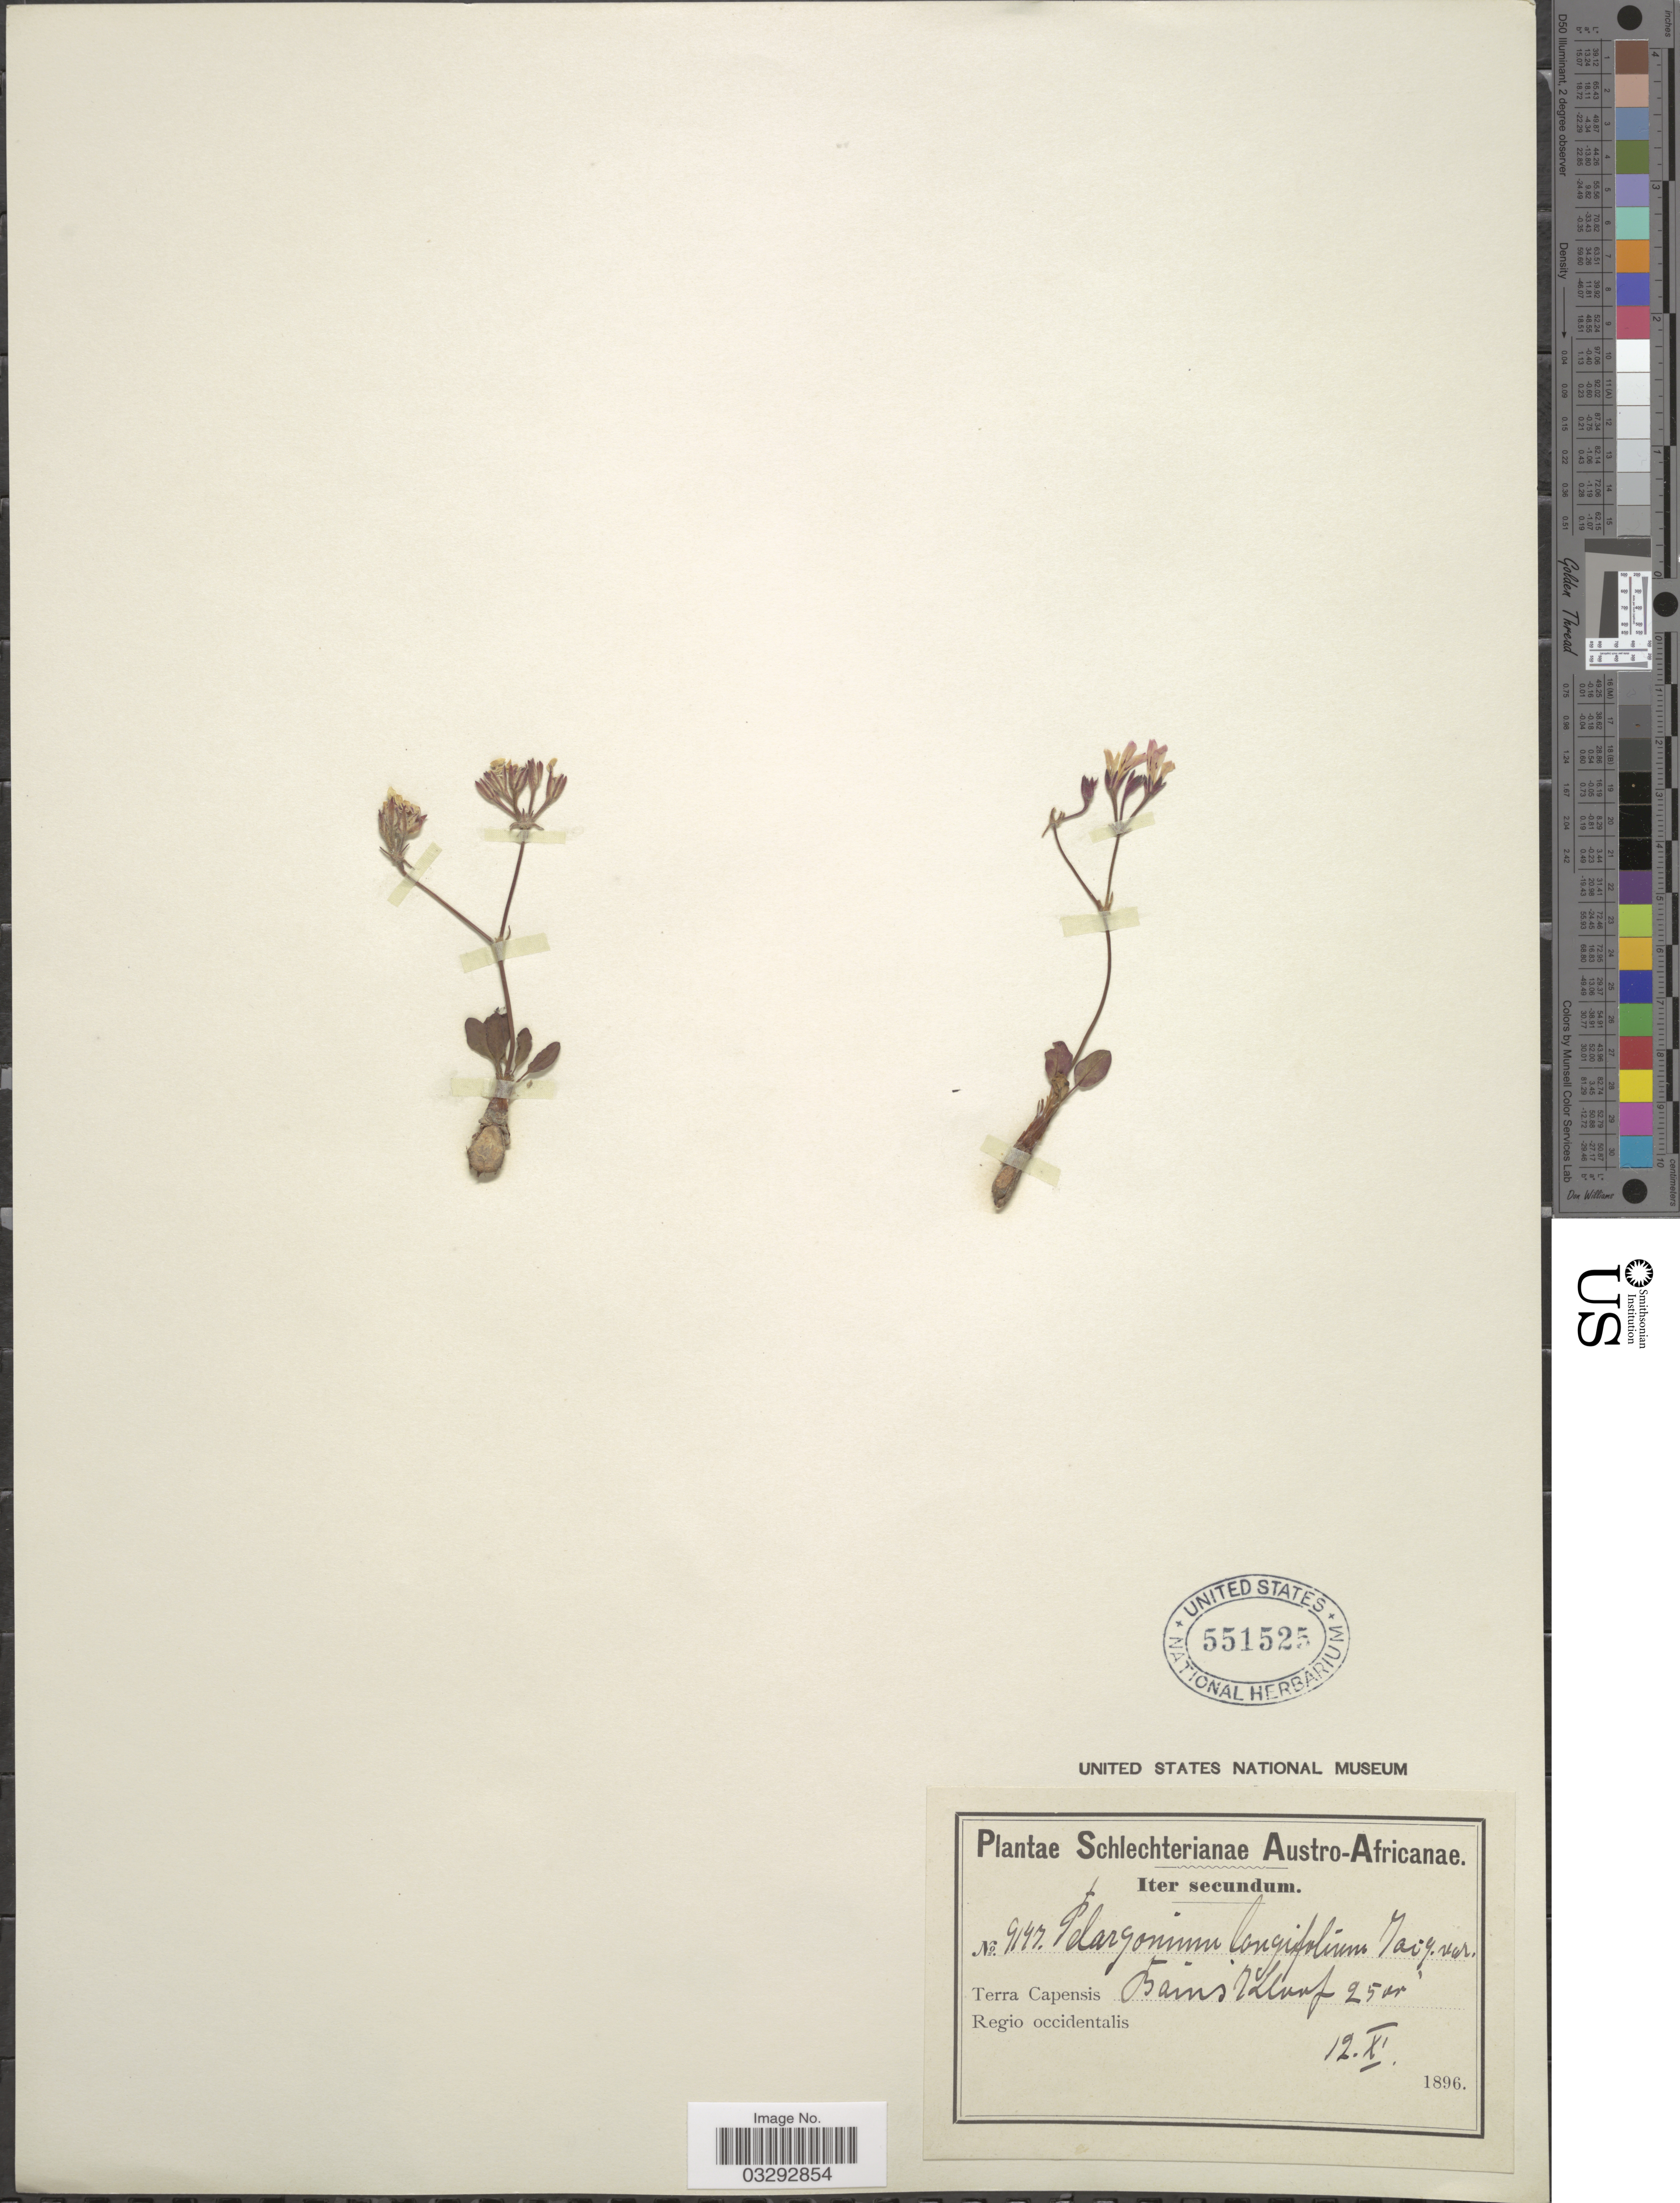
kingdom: Plantae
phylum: Tracheophyta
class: Magnoliopsida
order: Geraniales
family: Geraniaceae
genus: Pelargonium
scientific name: Pelargonium longifolium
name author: Jacq.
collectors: Schlechter, --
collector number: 9147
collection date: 1896-11-12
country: South Africa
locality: Austro-Africanae, Terra Capensis, Bains Kloof, Regio occidentalis.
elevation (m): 762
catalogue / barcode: US 551525